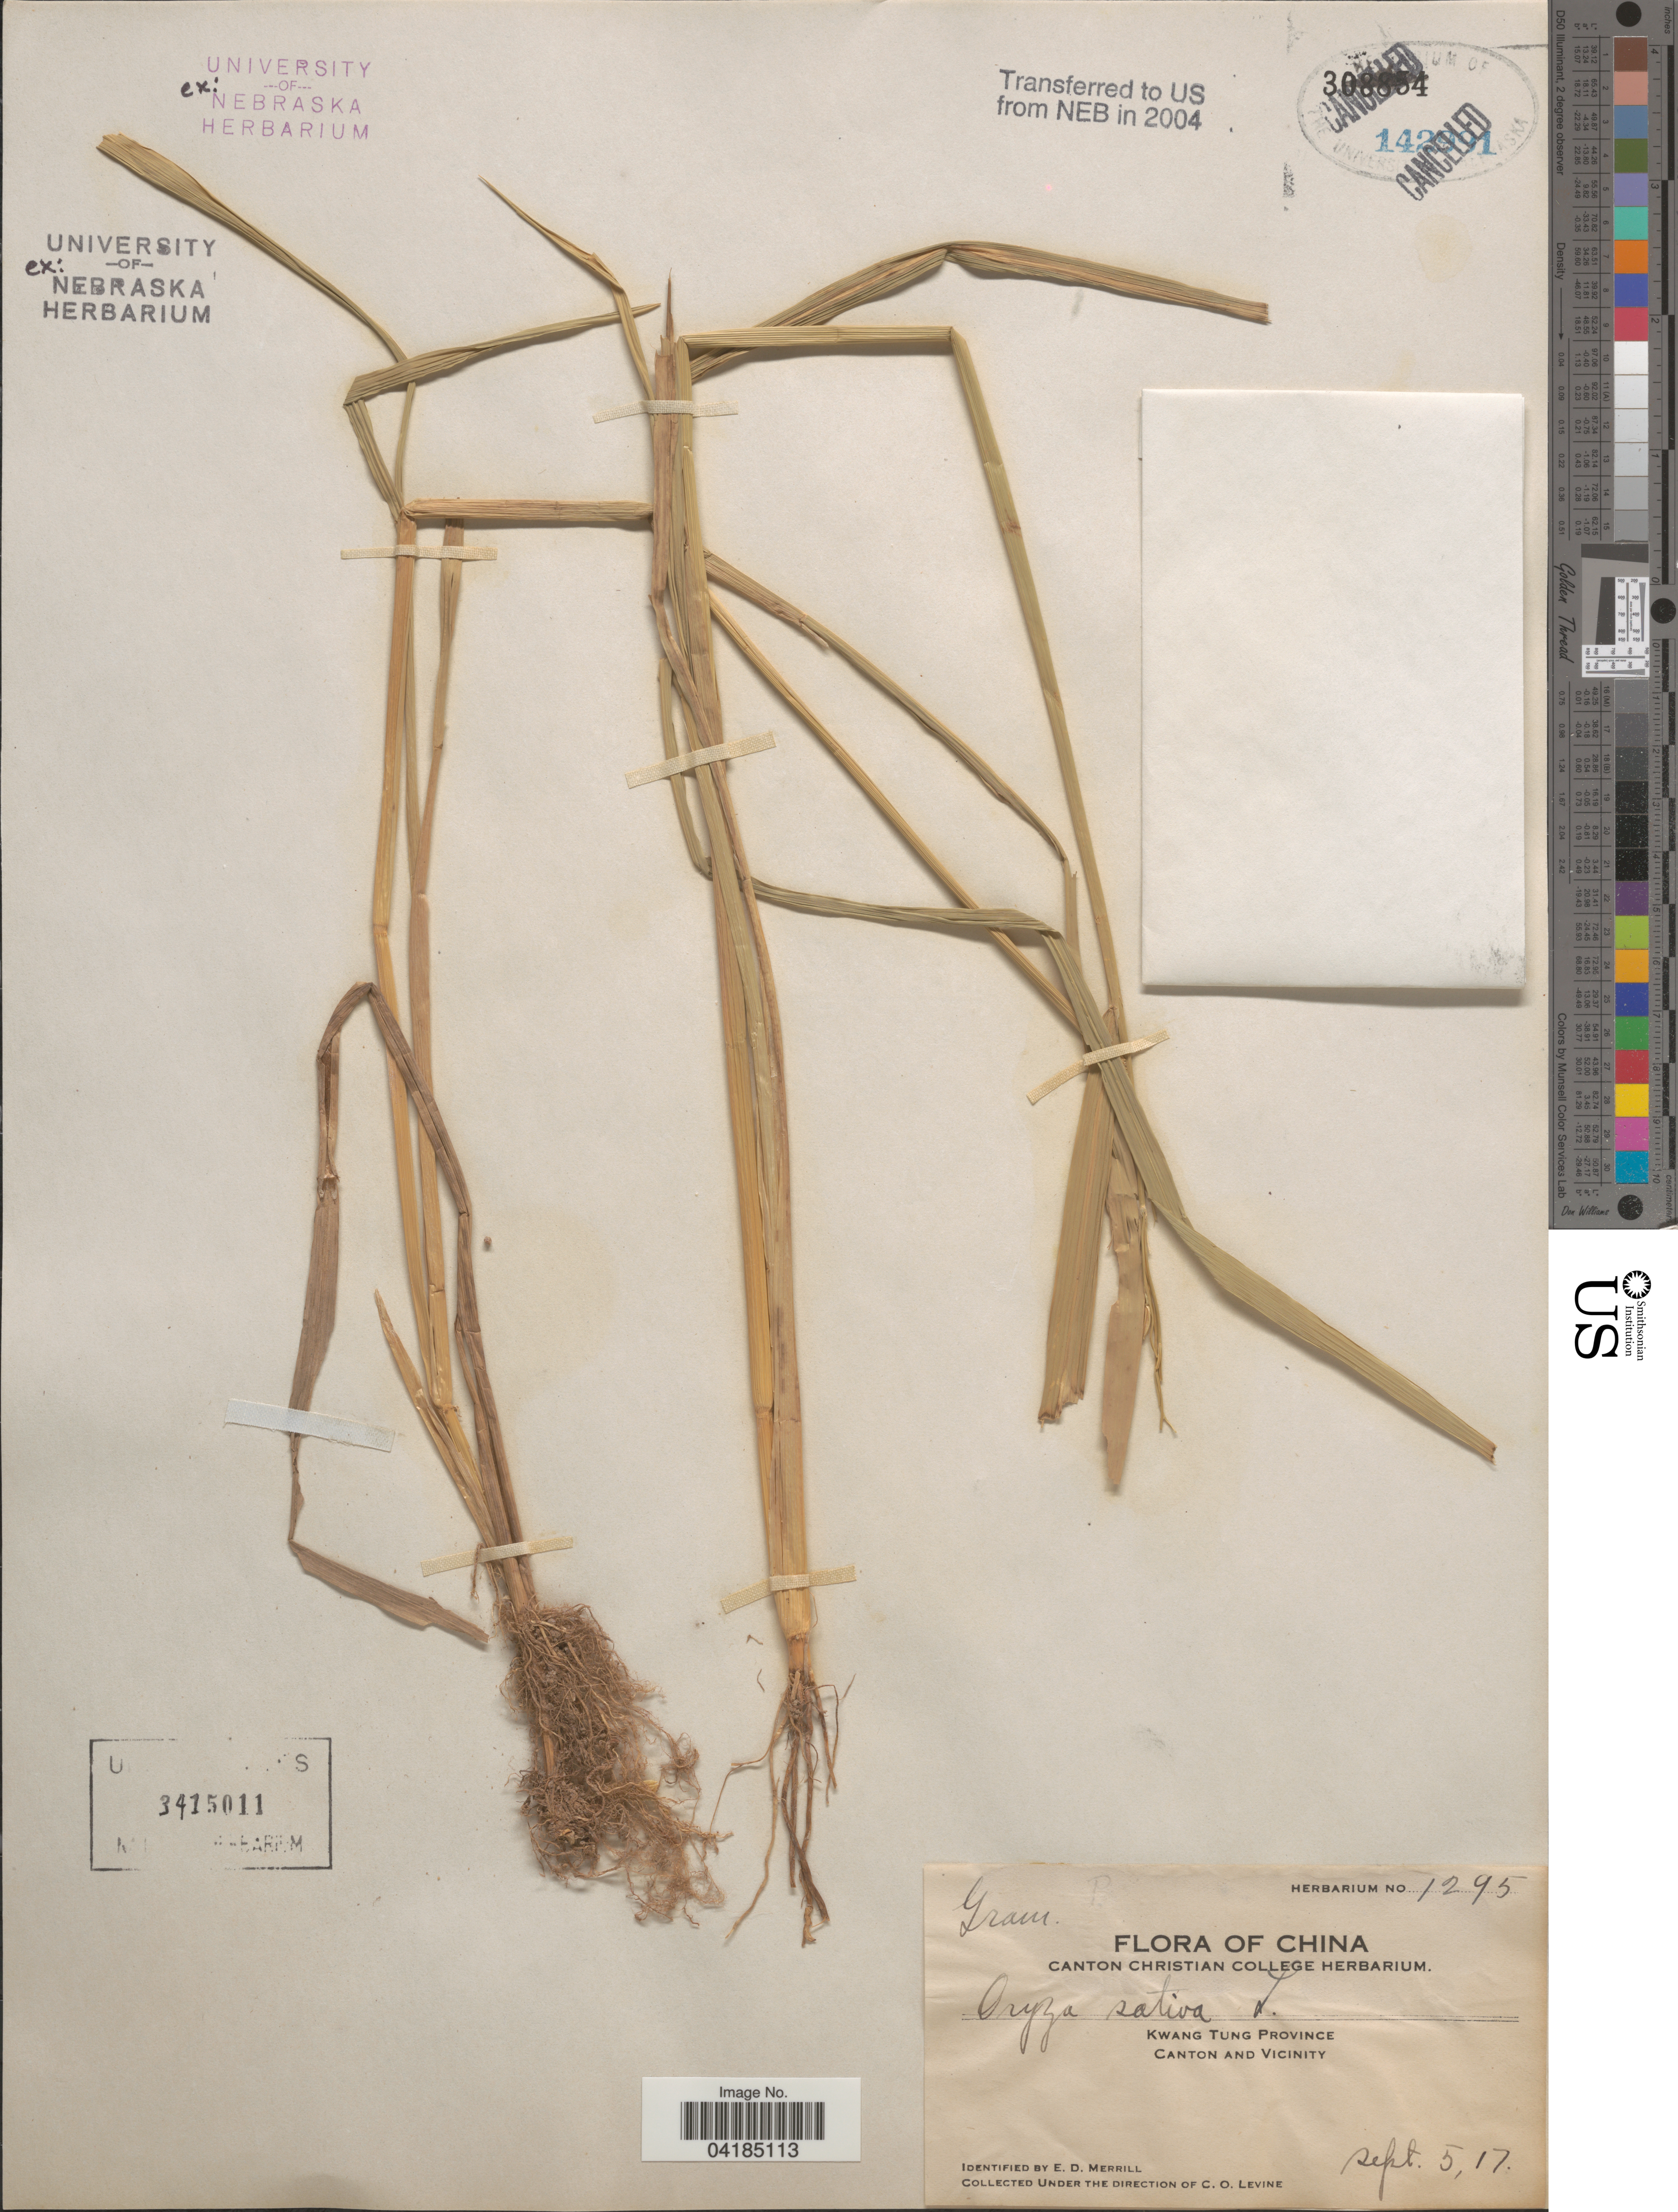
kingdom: Plantae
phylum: Tracheophyta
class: Liliopsida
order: Poales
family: Poaceae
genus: Oryza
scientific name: Oryza sativa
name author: L.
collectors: C. O. Levine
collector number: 1295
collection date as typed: Transcribed d/m/y: 5/9/17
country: China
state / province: Guangdong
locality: Kwang Tung Province. Canton and vicinity.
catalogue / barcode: US 3415011